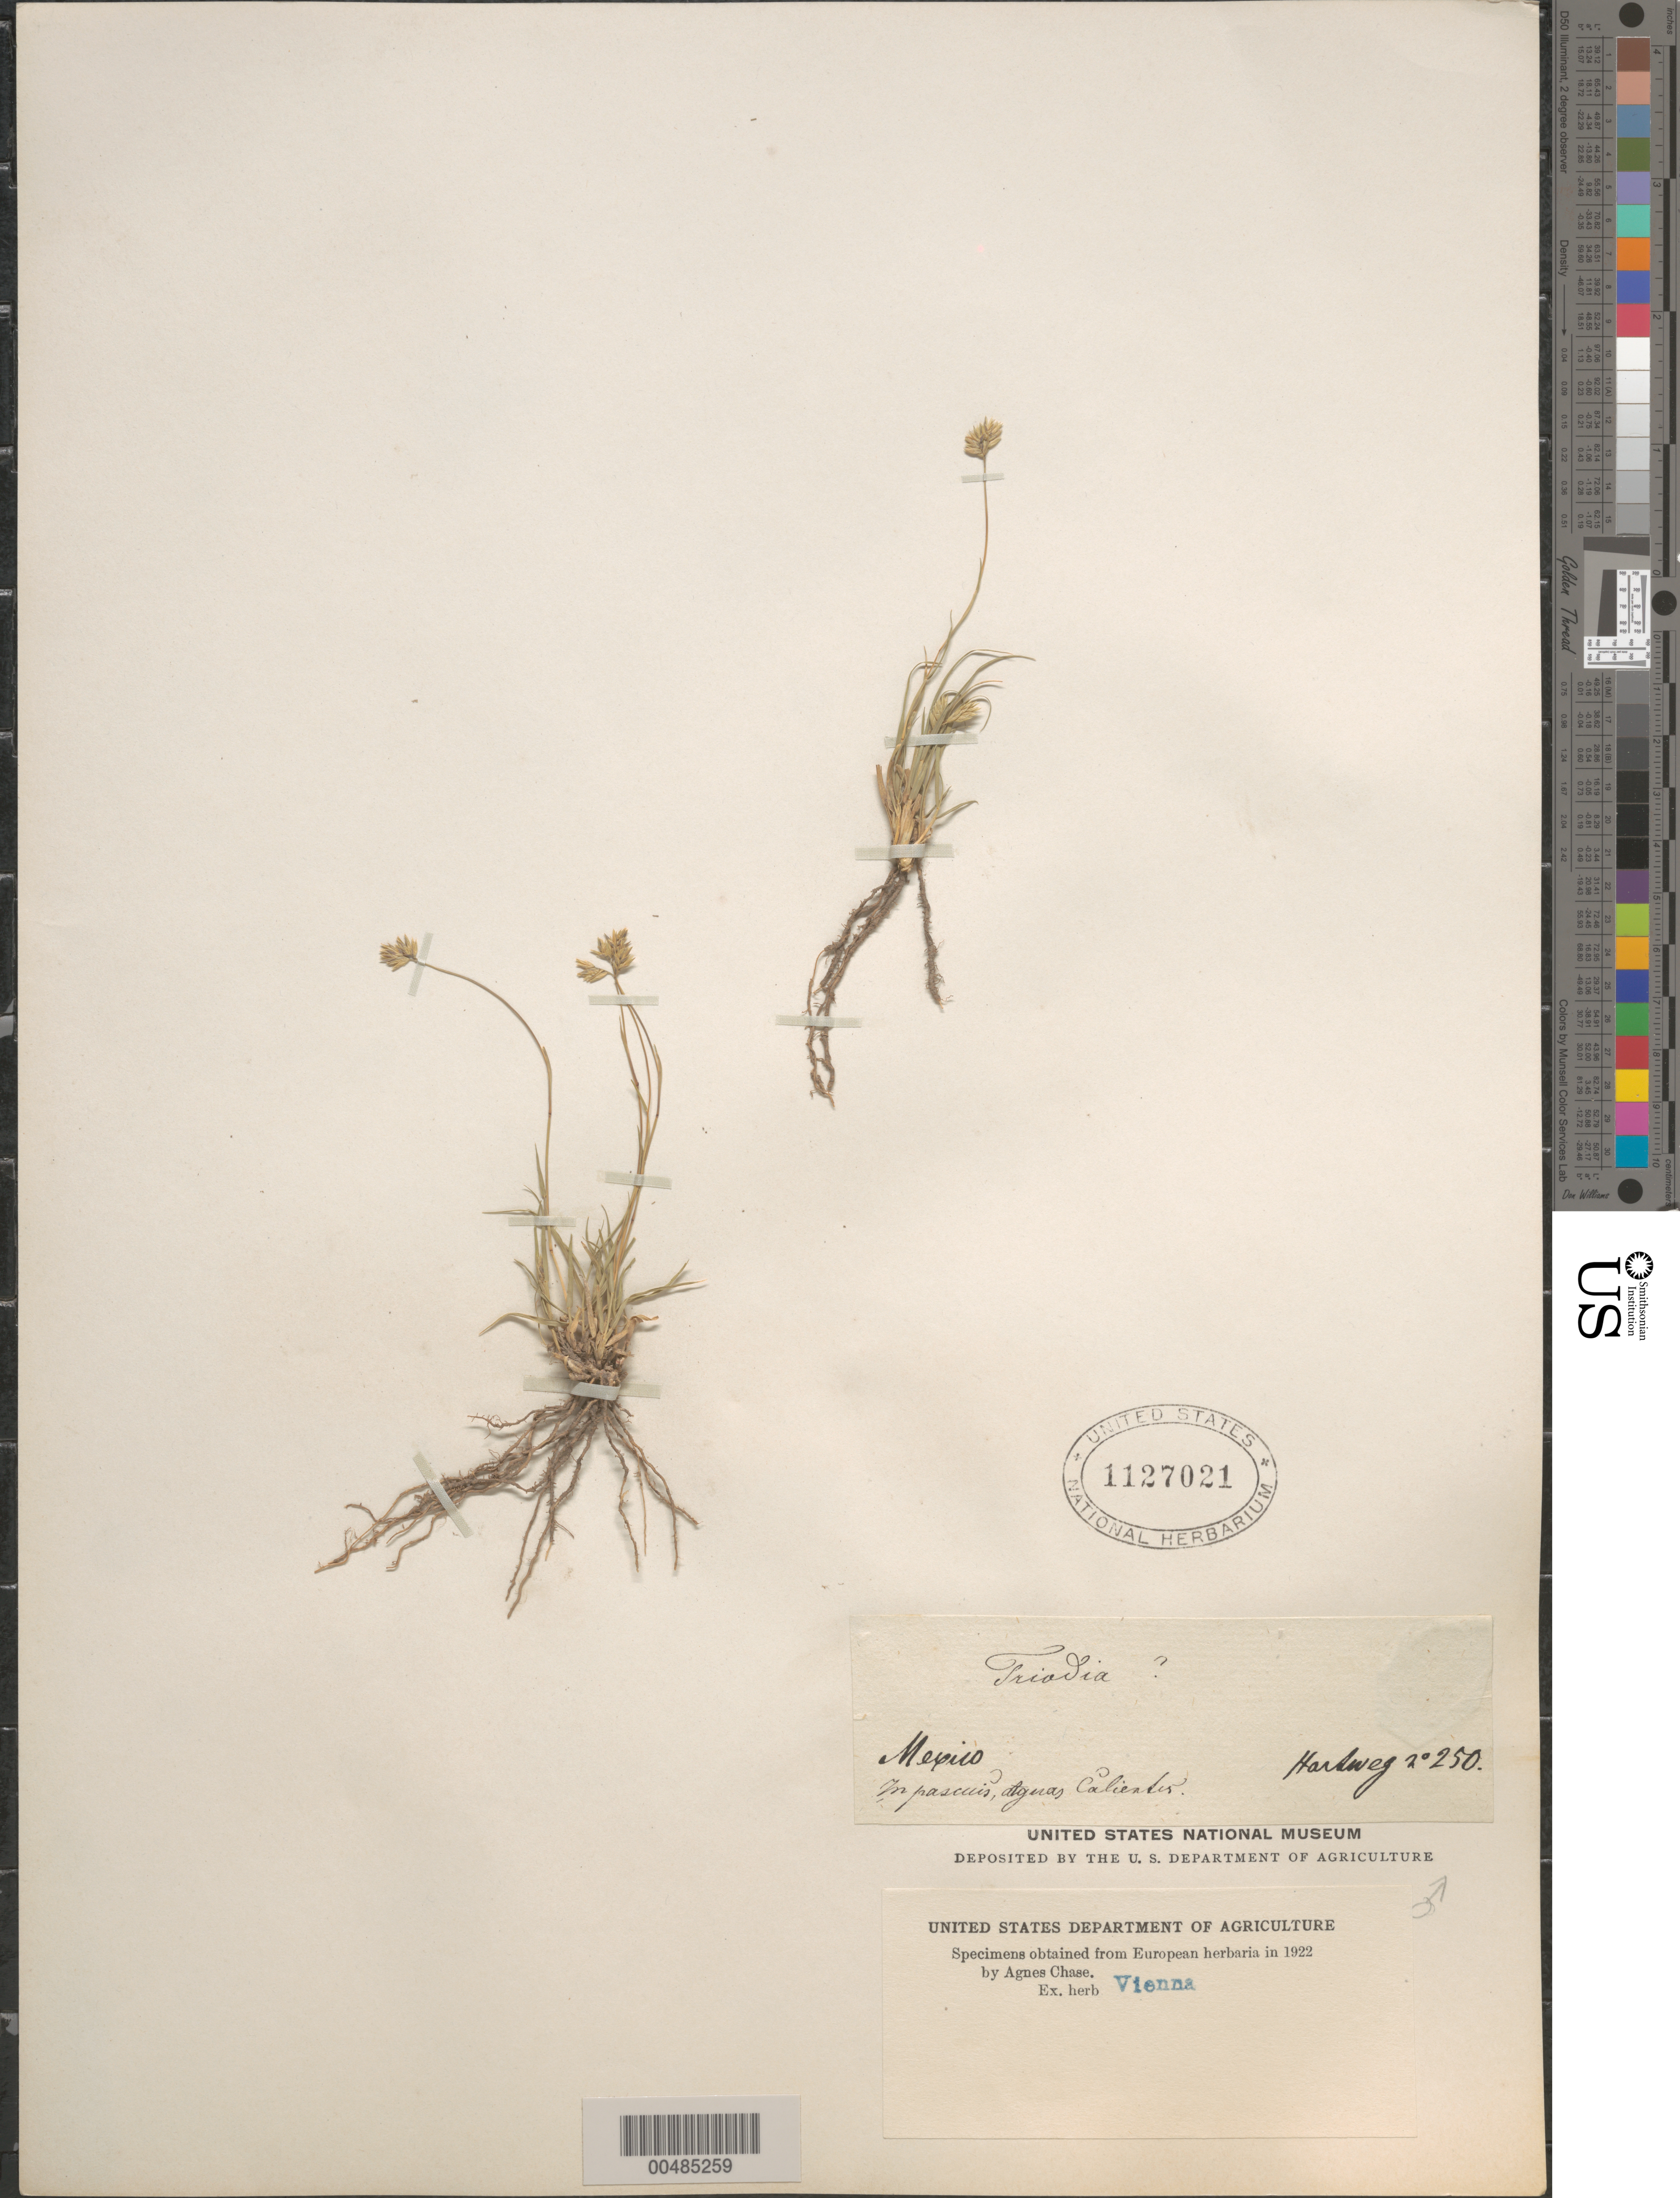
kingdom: Plantae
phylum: Tracheophyta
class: Liliopsida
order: Poales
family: Poaceae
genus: Buchloe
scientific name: Buchloe dactyloides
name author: (Nutt.) Engelm.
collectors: -. Hardweg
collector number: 250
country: Mexico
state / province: Aguascalientes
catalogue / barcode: US 1127021